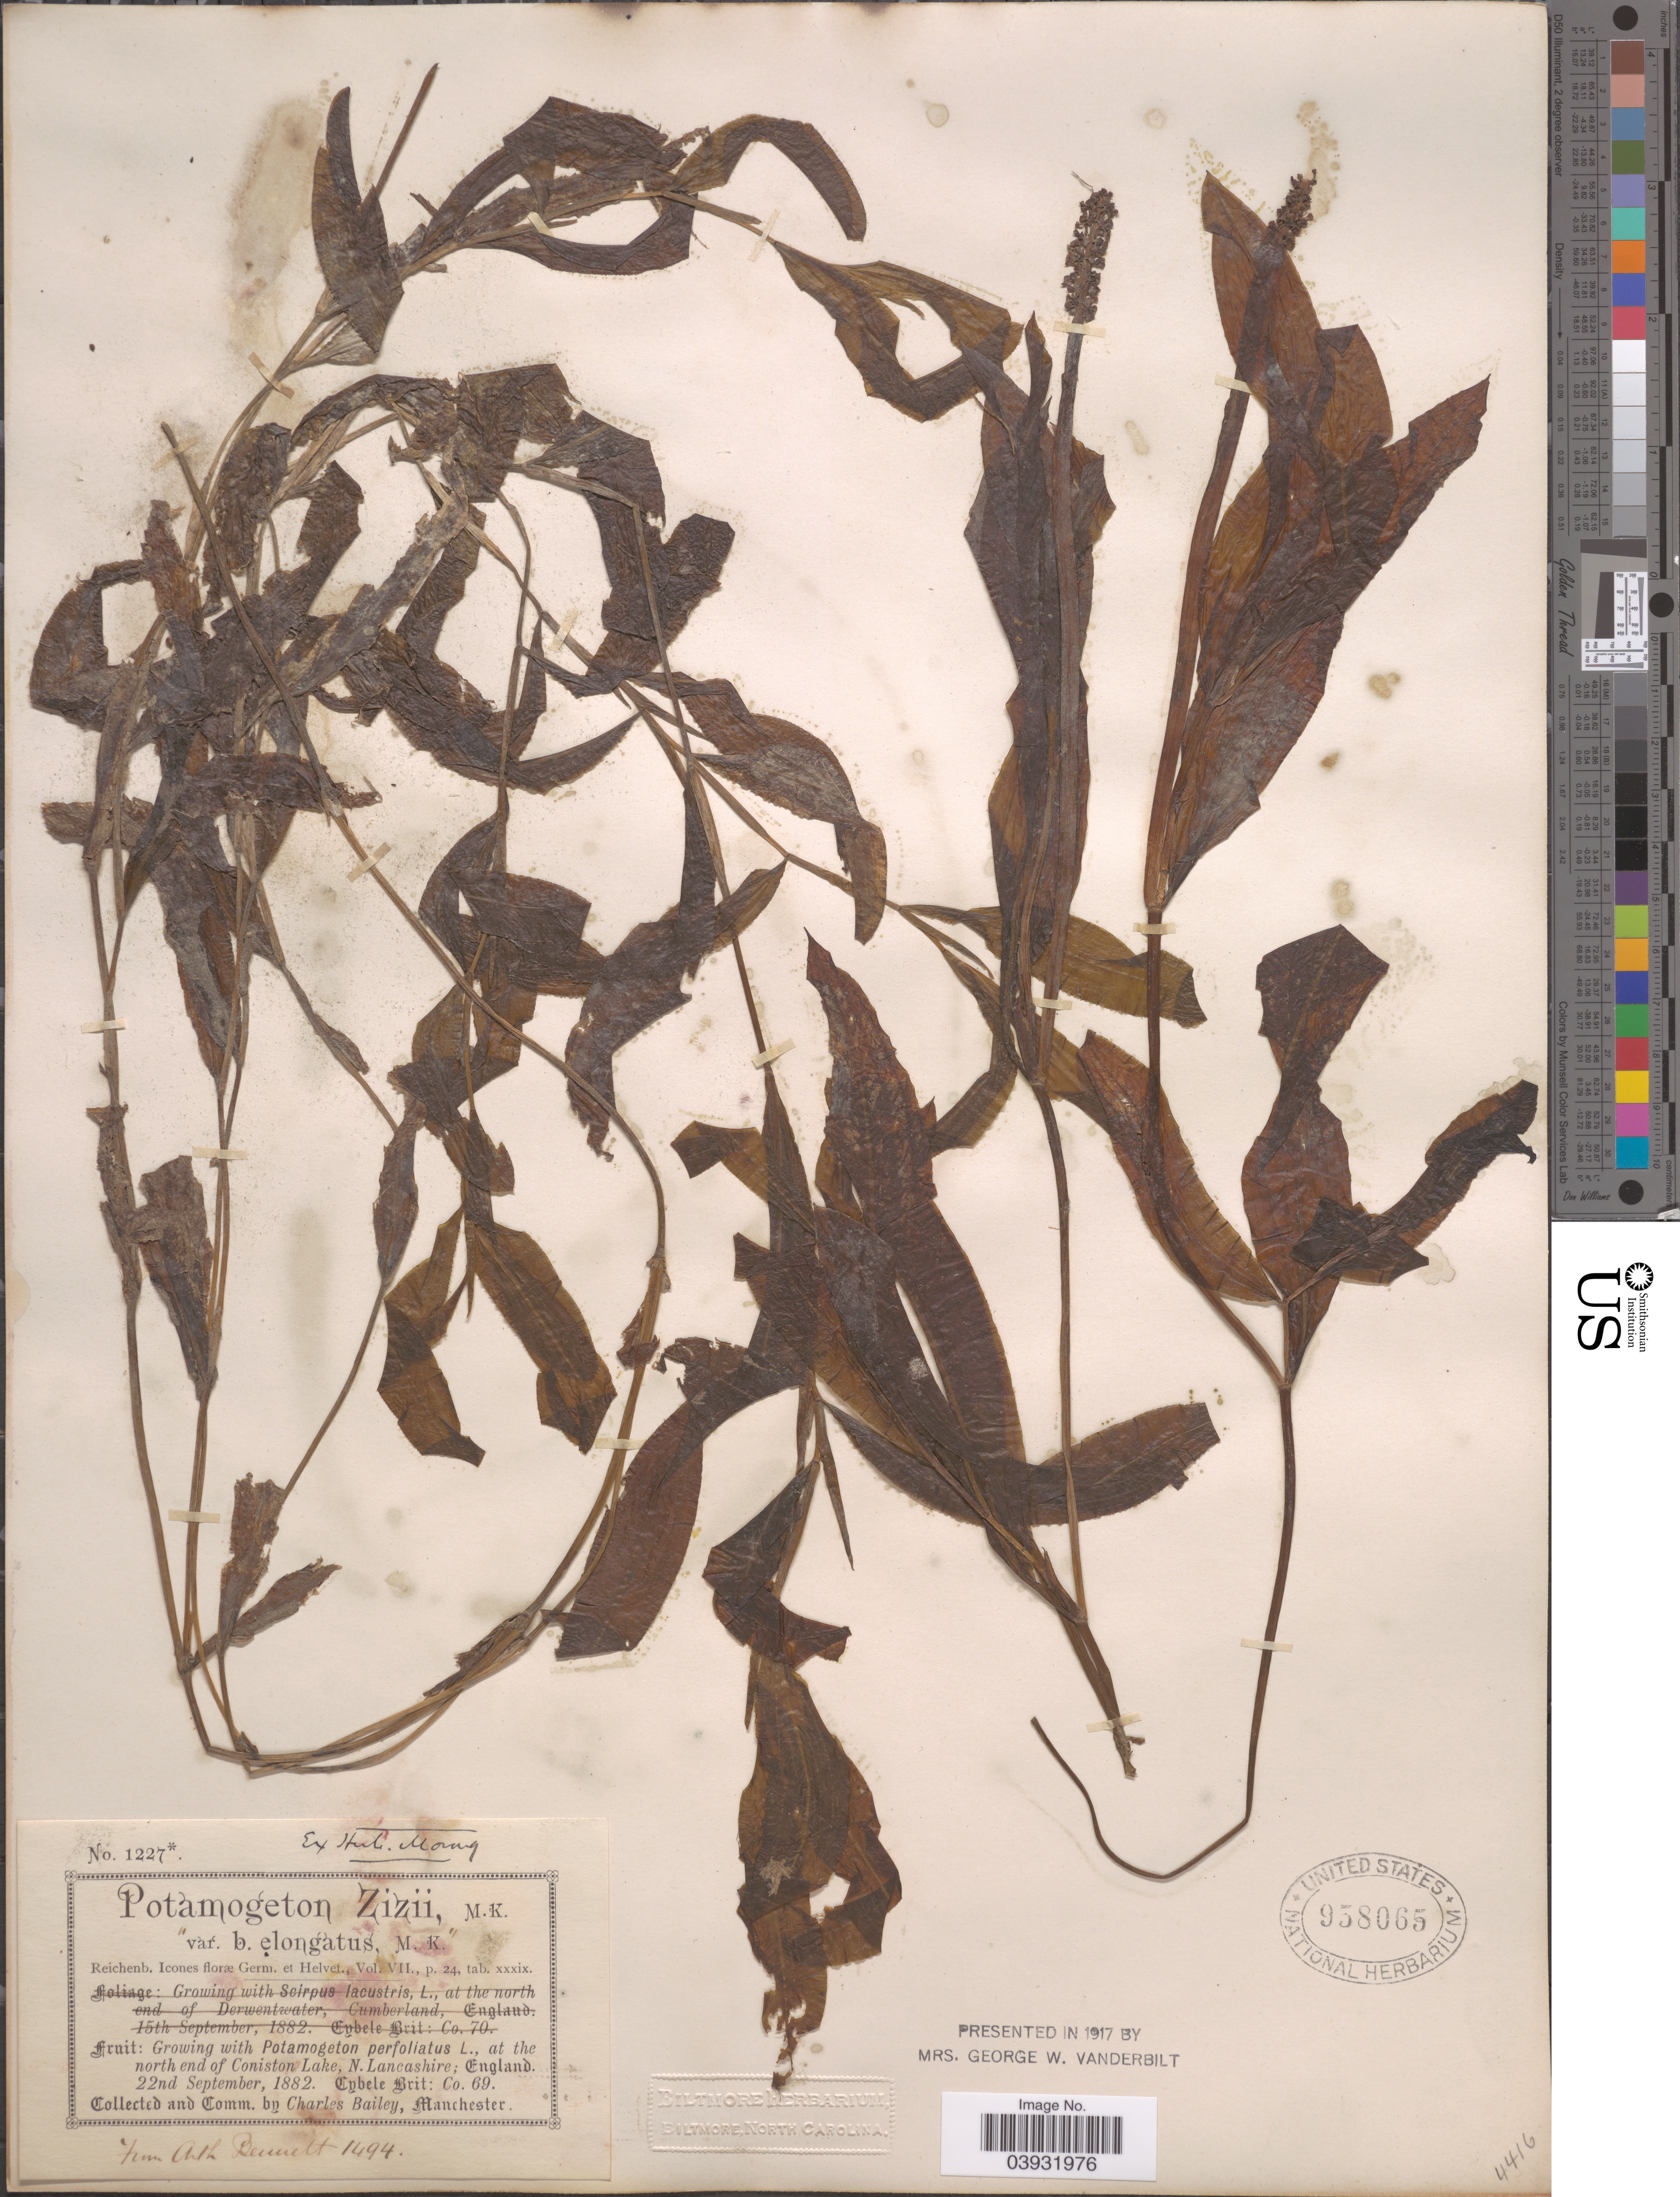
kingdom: Plantae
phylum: Tracheophyta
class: Liliopsida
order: Alismatales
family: Potamogetonaceae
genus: Potamogeton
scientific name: Potamogeton alpinus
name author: Balb.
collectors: C. Bailey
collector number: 1227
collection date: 1882-09-22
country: United Kingdom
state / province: England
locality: At the north end of Coniston Lake, N. Lancashire.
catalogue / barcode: US 958065